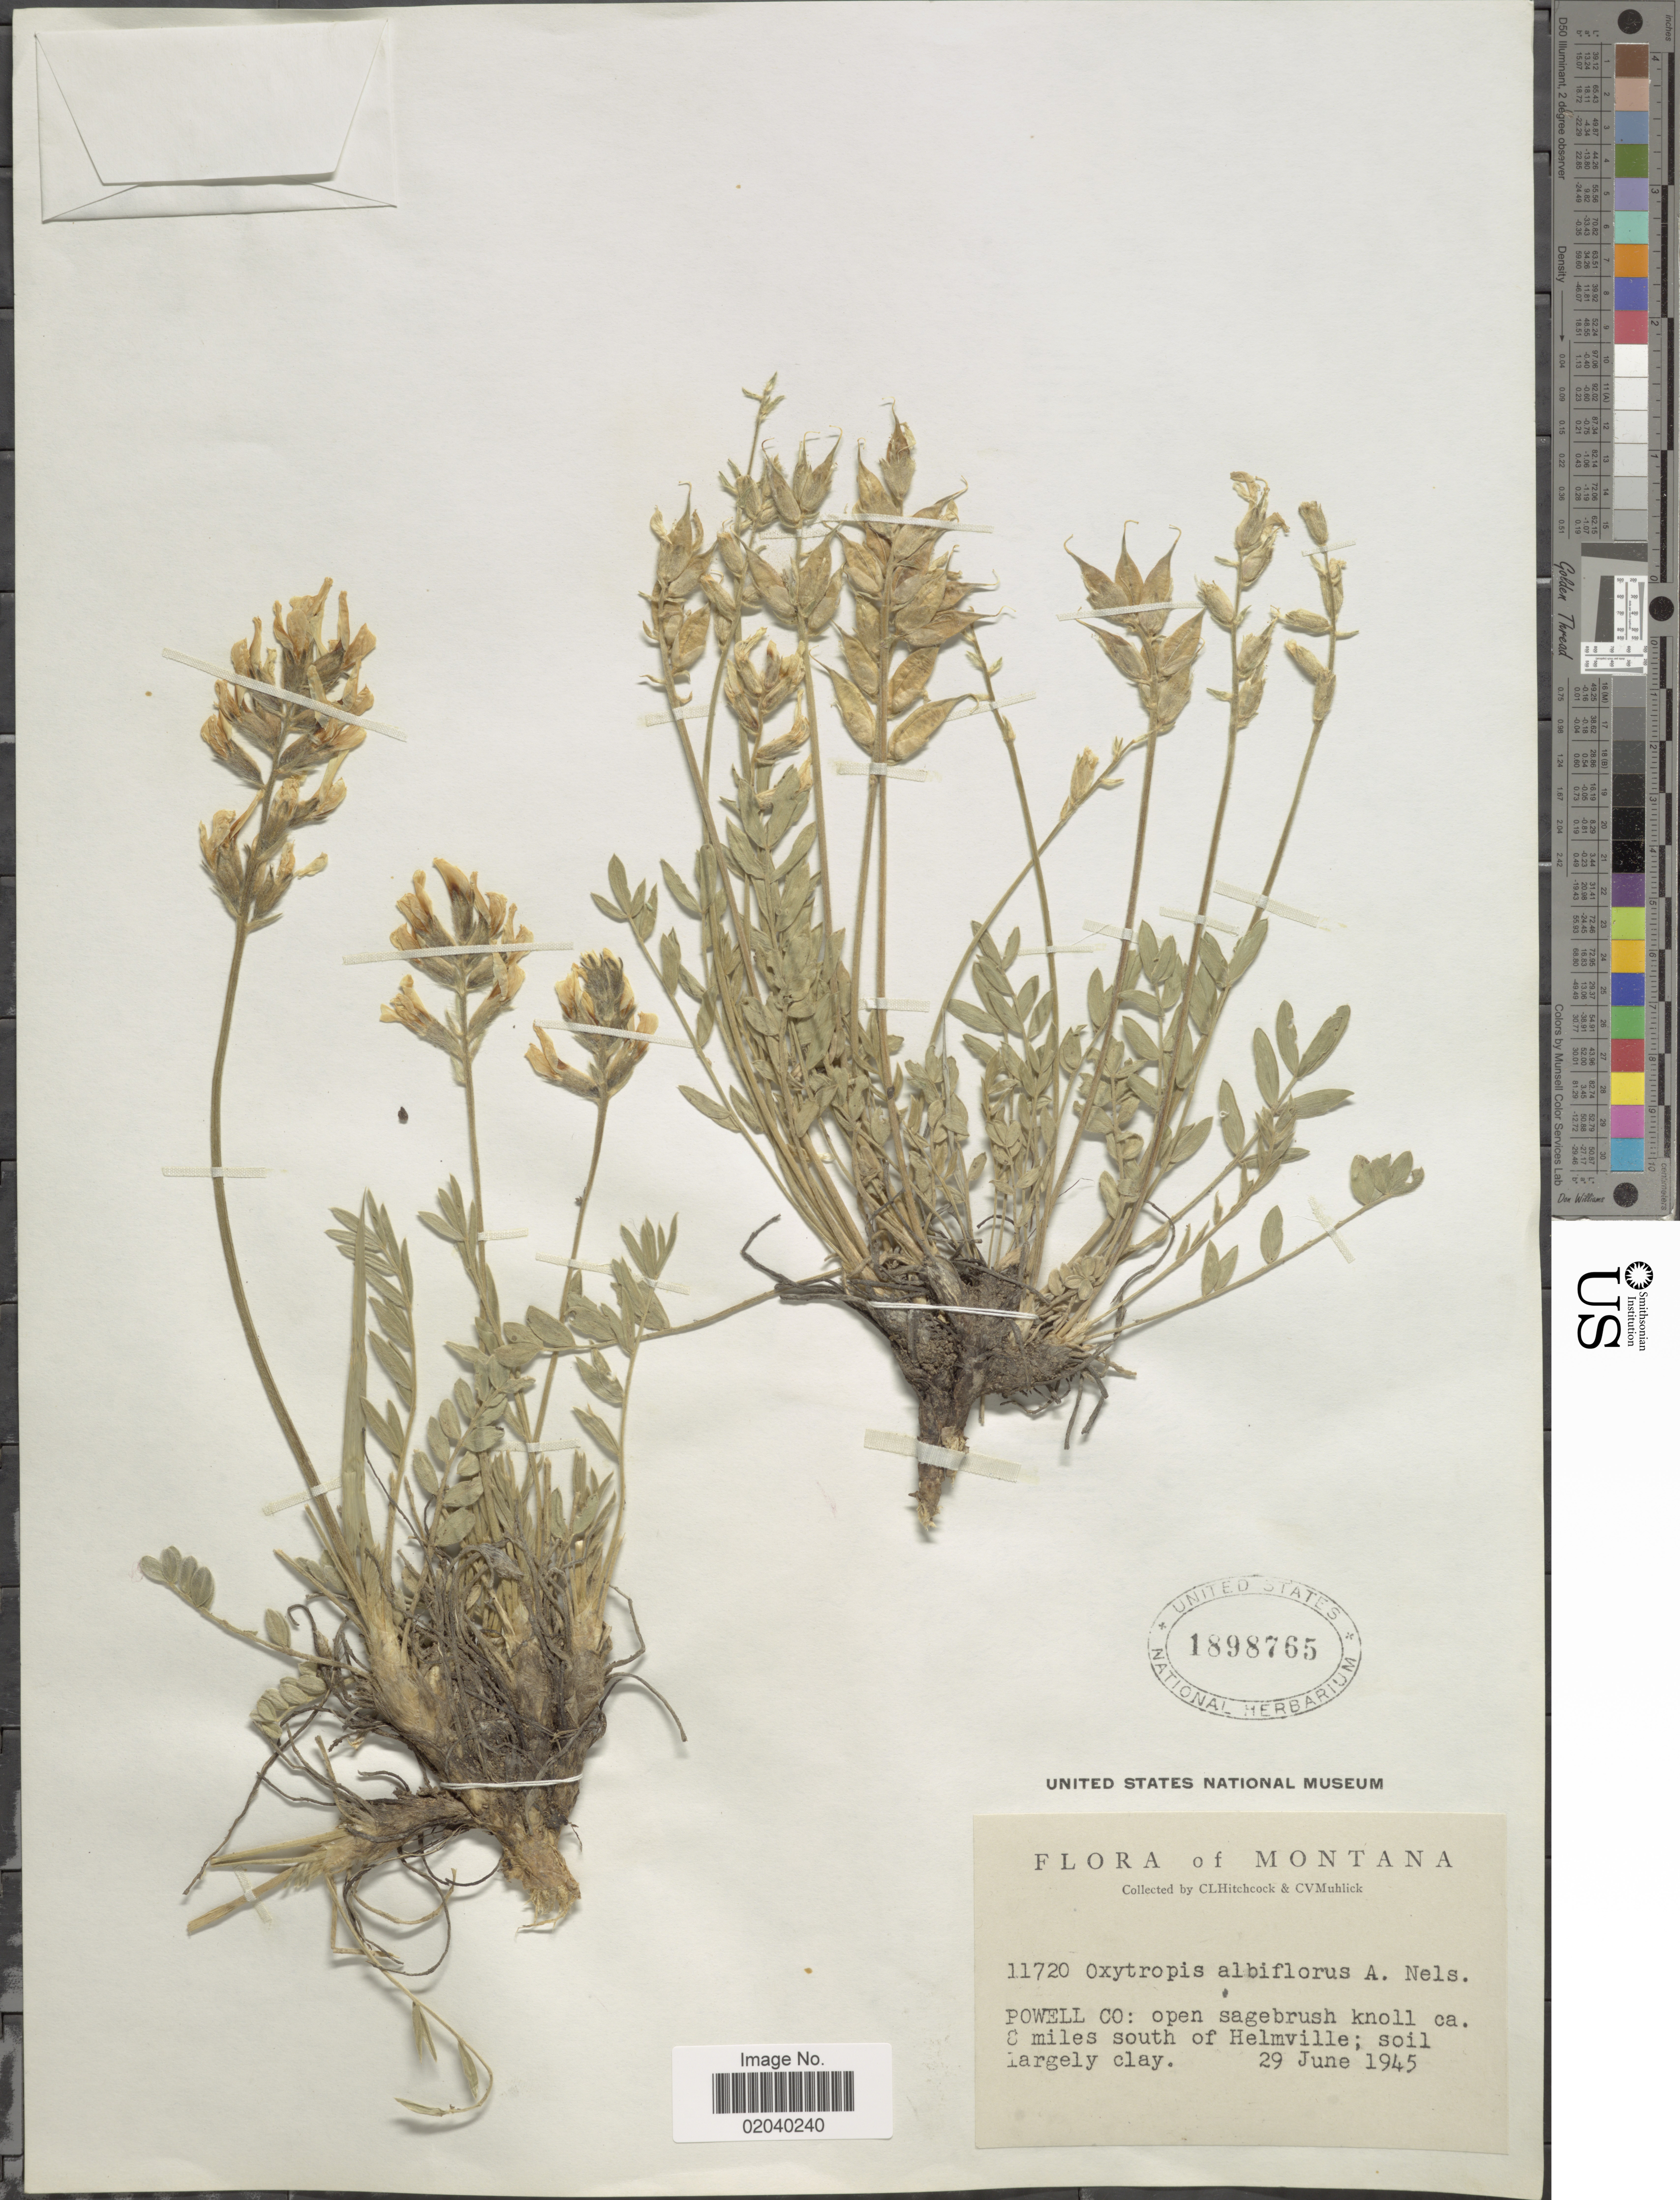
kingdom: Plantae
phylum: Tracheophyta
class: Magnoliopsida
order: Fabales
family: Fabaceae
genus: Oxytropis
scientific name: Oxytropis sericea var. sericea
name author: Nutt.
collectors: C. L. Hitchcock & C. V. Muhlick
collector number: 11720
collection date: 1945-06-29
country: United States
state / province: Montana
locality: Powell Co: open sagebrush knoll ca 8 miles south of Helmville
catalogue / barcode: US 1898765